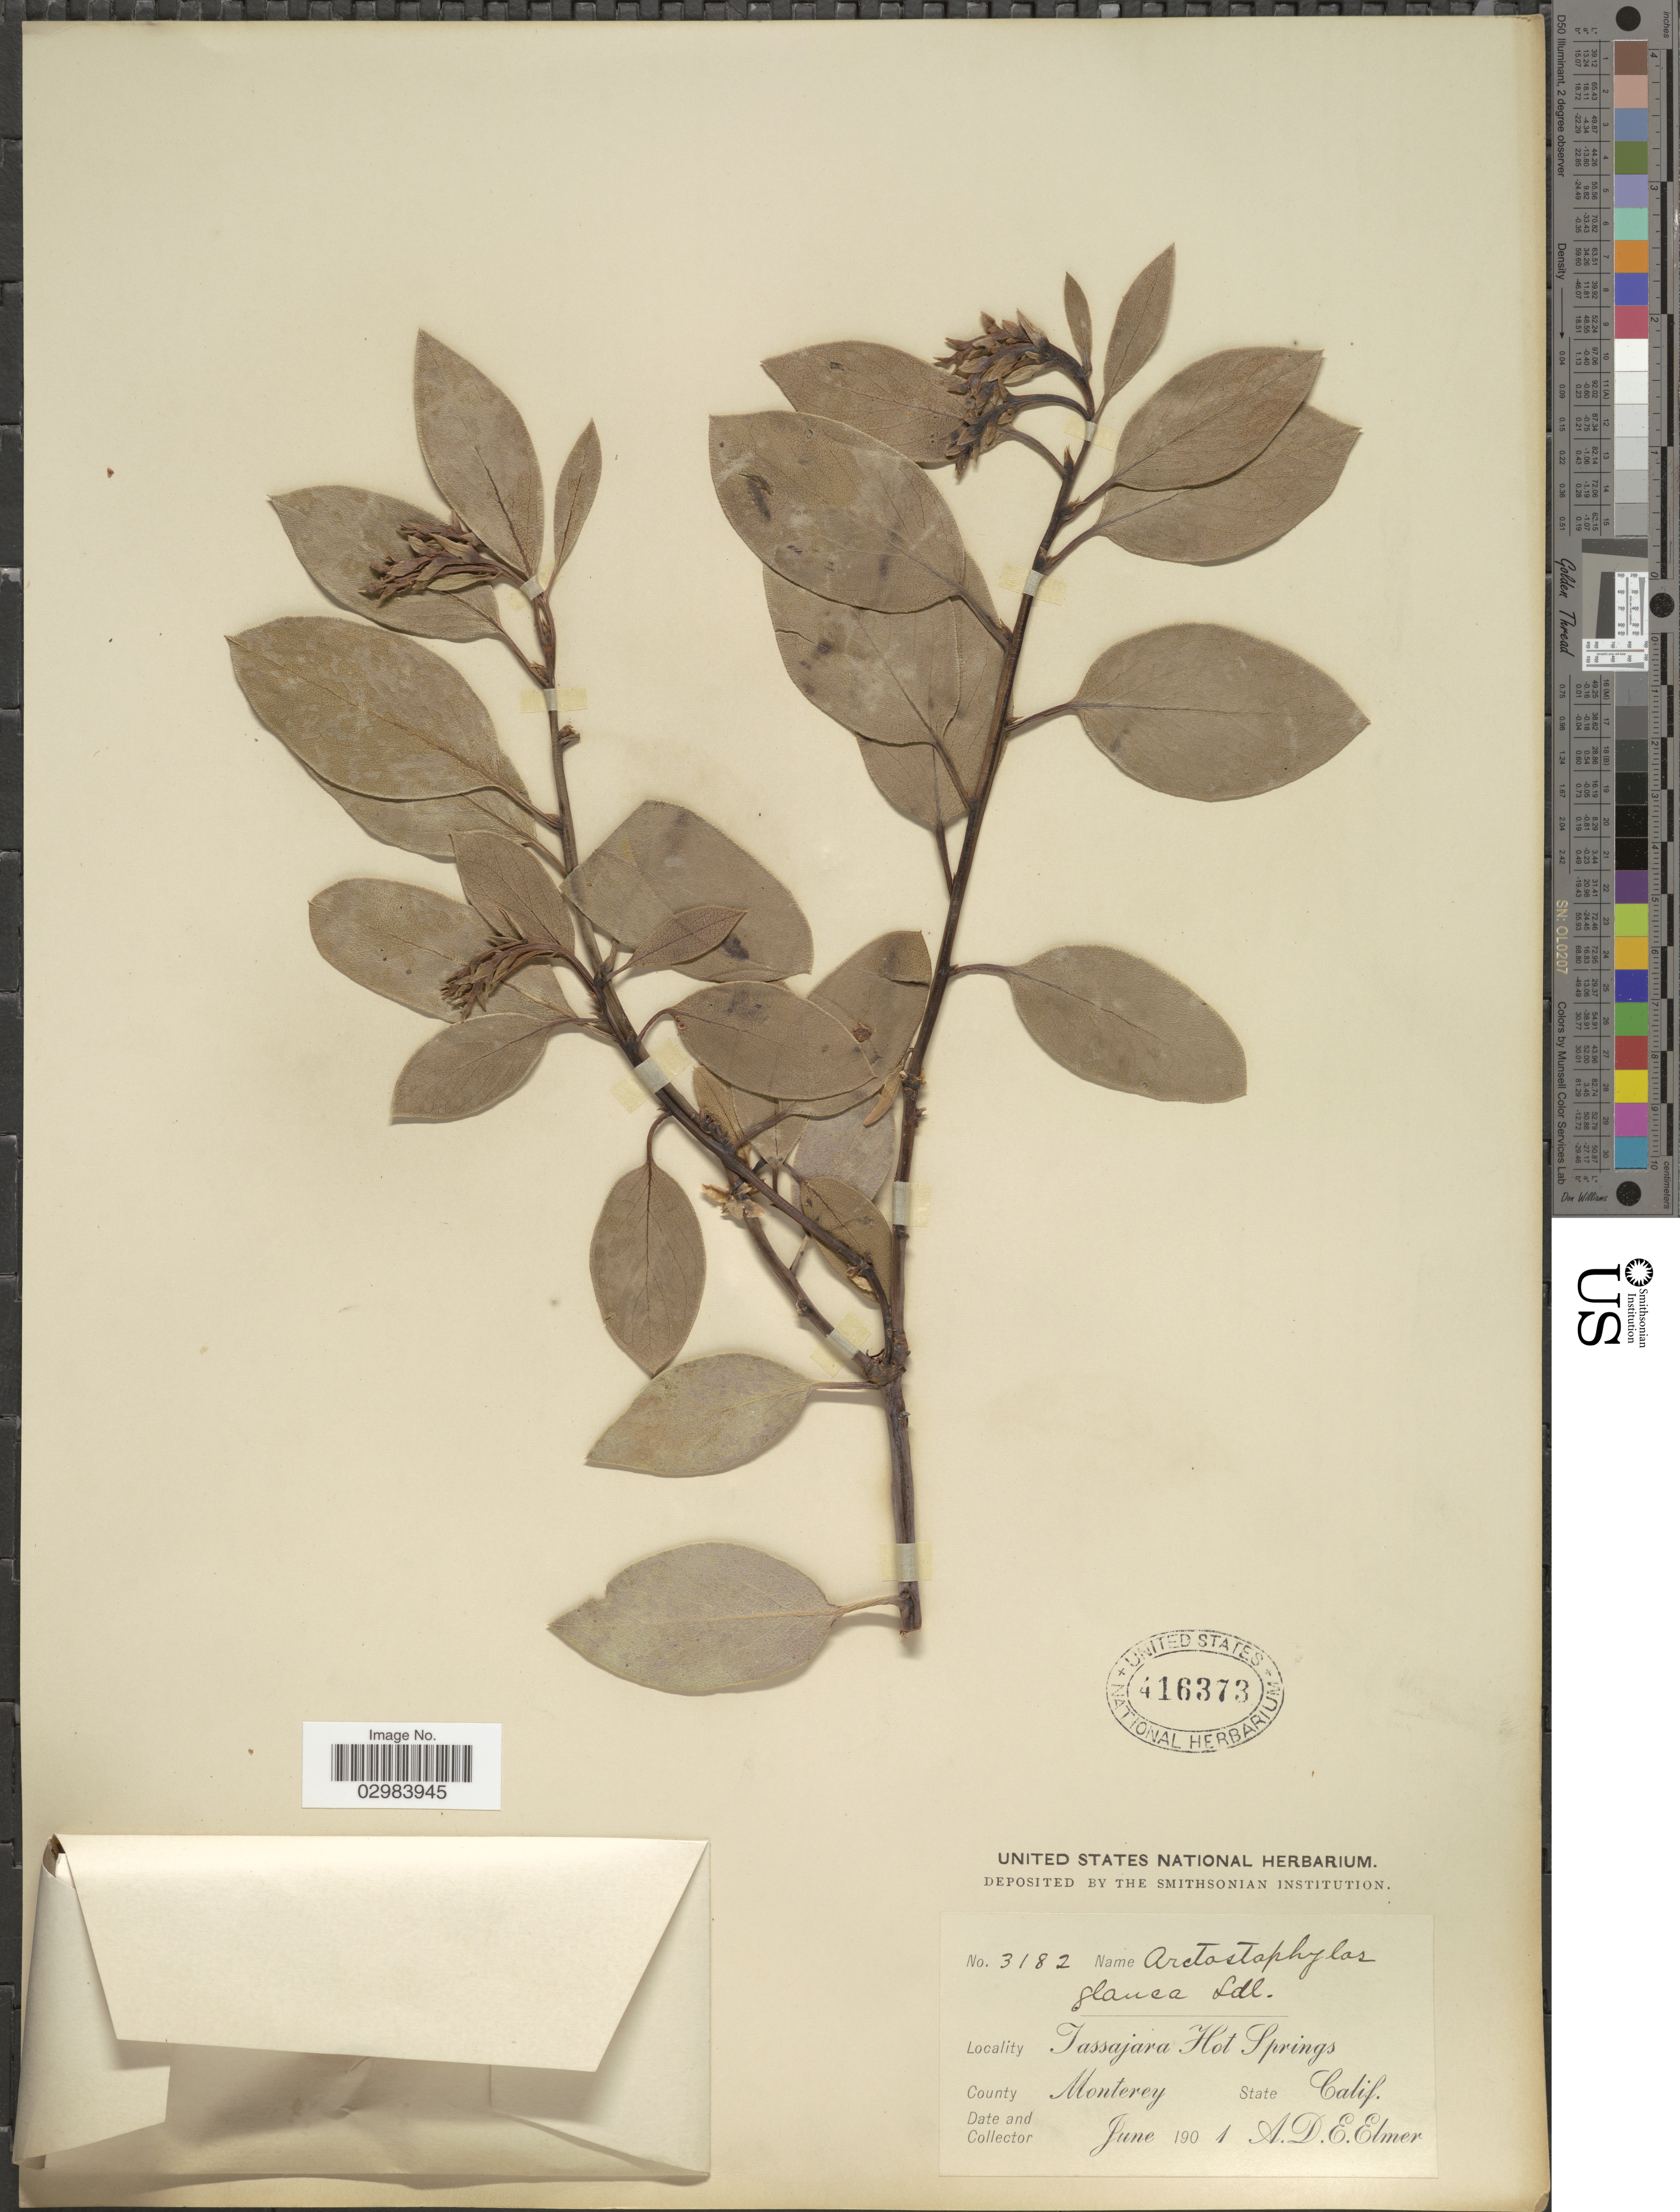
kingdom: Plantae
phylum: Tracheophyta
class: Magnoliopsida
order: Ericales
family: Ericaceae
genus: Arctostaphylos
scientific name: Arctostaphylos glauca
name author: Lindl.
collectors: A. D. E. Elmer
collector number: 3182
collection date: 1901-06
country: United States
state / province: California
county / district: Monterey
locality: Tassajara Hot Springs, County Monterey.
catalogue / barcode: US 416373